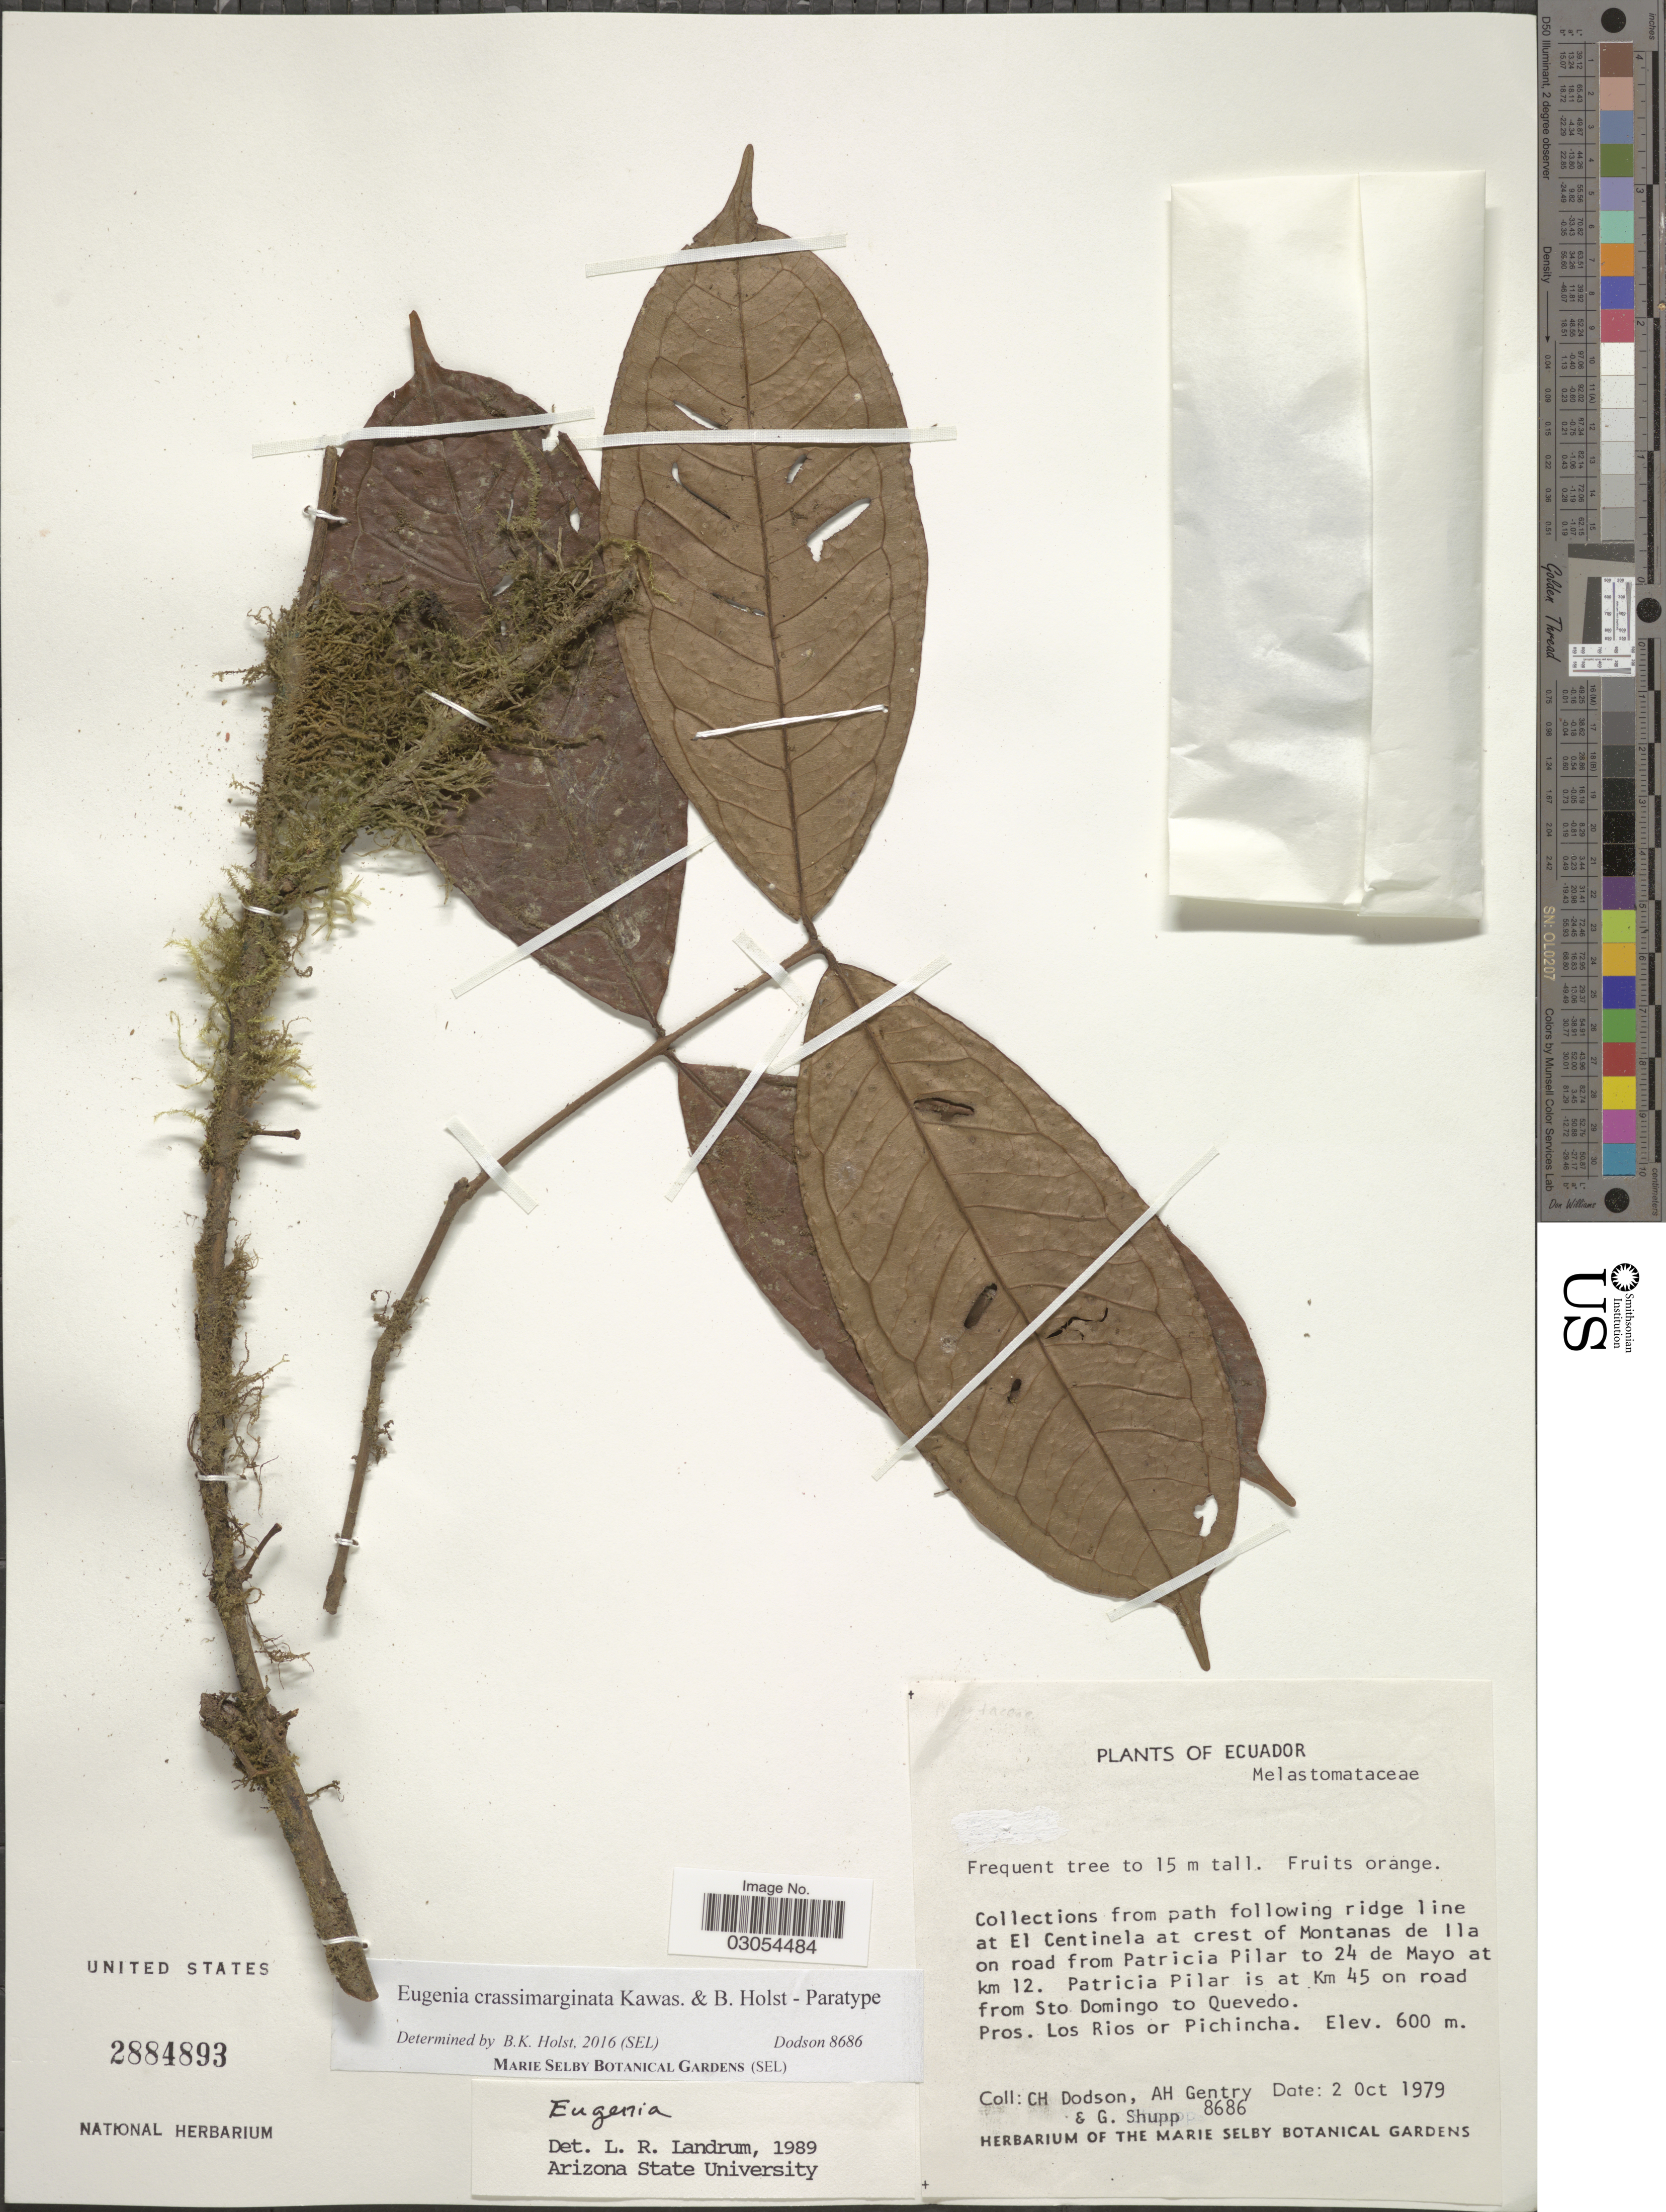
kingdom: Plantae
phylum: Tracheophyta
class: Magnoliopsida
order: Myrtales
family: Myrtaceae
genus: Eugenia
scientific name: Eugenia crassimarginata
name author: M.L. Kawas. & B. Holst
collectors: C. H. Dodson, A. H. Gentry & G. Shupp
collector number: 8686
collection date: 1979-10-02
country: Ecuador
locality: From path following ridge line at El Centinela at crest of Montanas de Ila on road from Patricia Pilar to 24 de Mayo at km 12. Patricia Pilar is at Km 45 on road from Sto. Domingo to Quevedo. Pros. Los Rios or Pichincha.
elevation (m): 600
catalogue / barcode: US 2884893